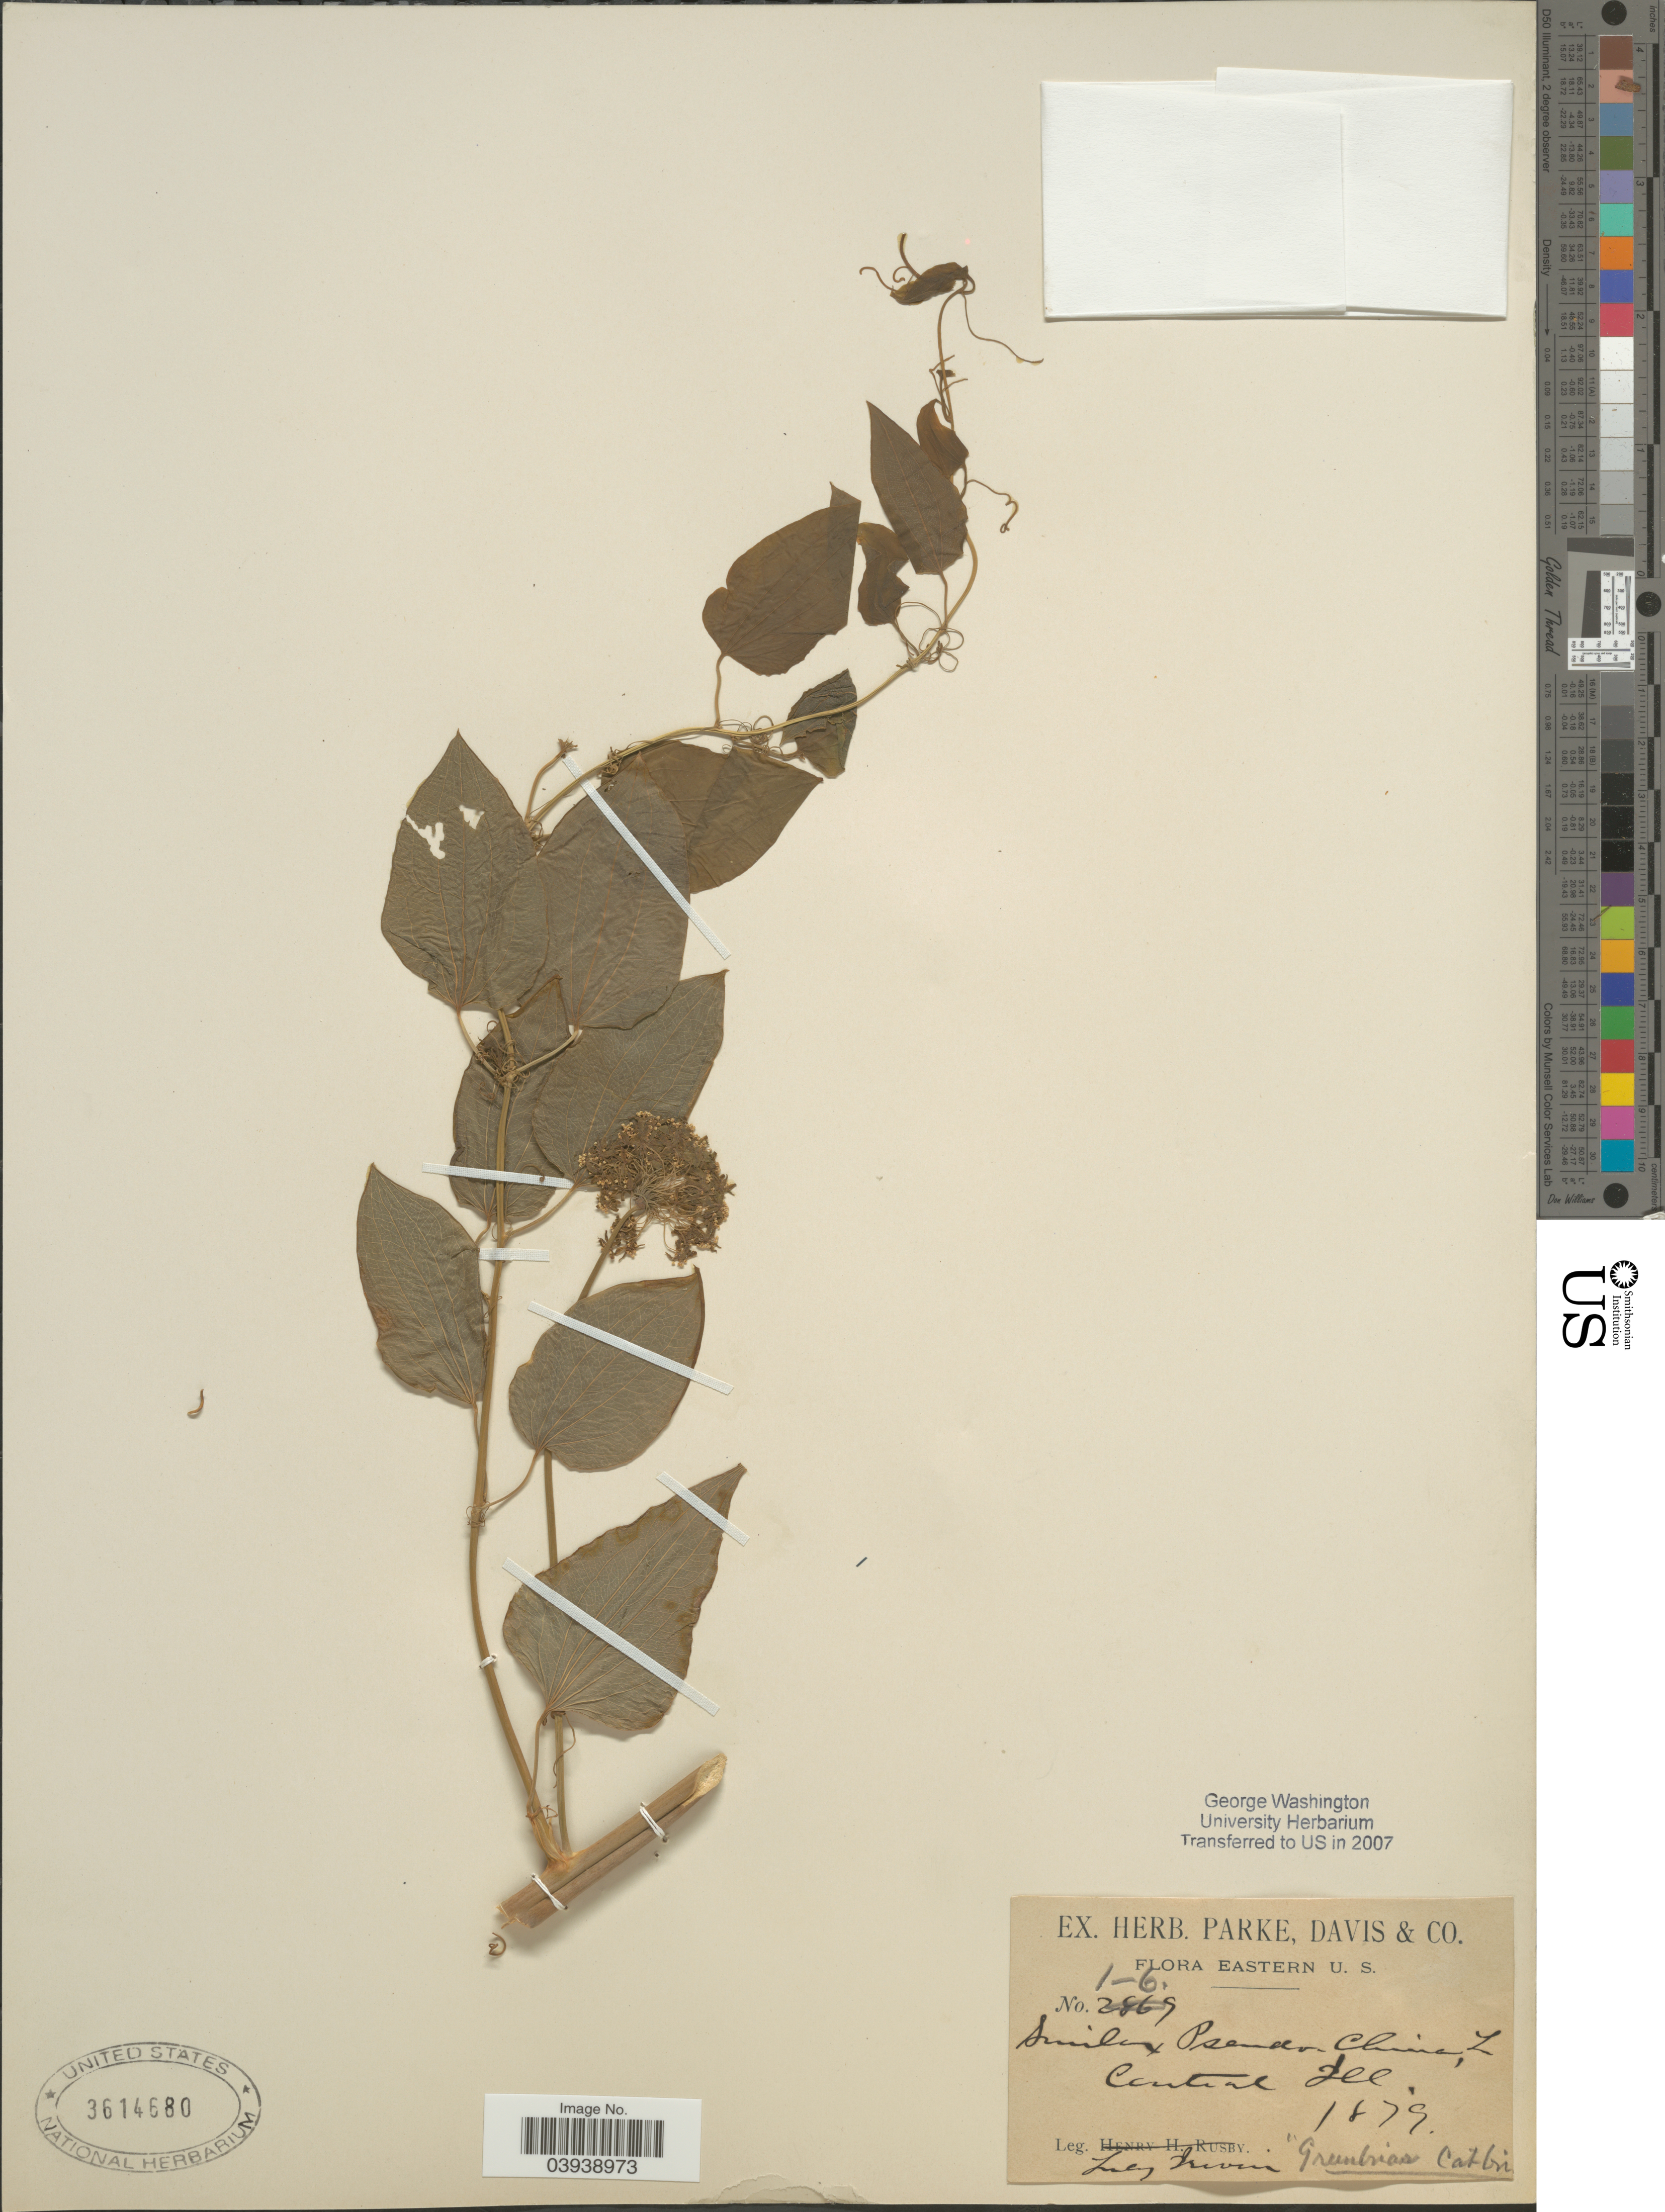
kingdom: Plantae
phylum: Tracheophyta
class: Liliopsida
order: Liliales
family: Smilacaceae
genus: Smilax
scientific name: Smilax pseudochina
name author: L.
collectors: L. Irwin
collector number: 1-6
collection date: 1879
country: United States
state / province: Illinois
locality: Eastern U. S. Central.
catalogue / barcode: US 3614680